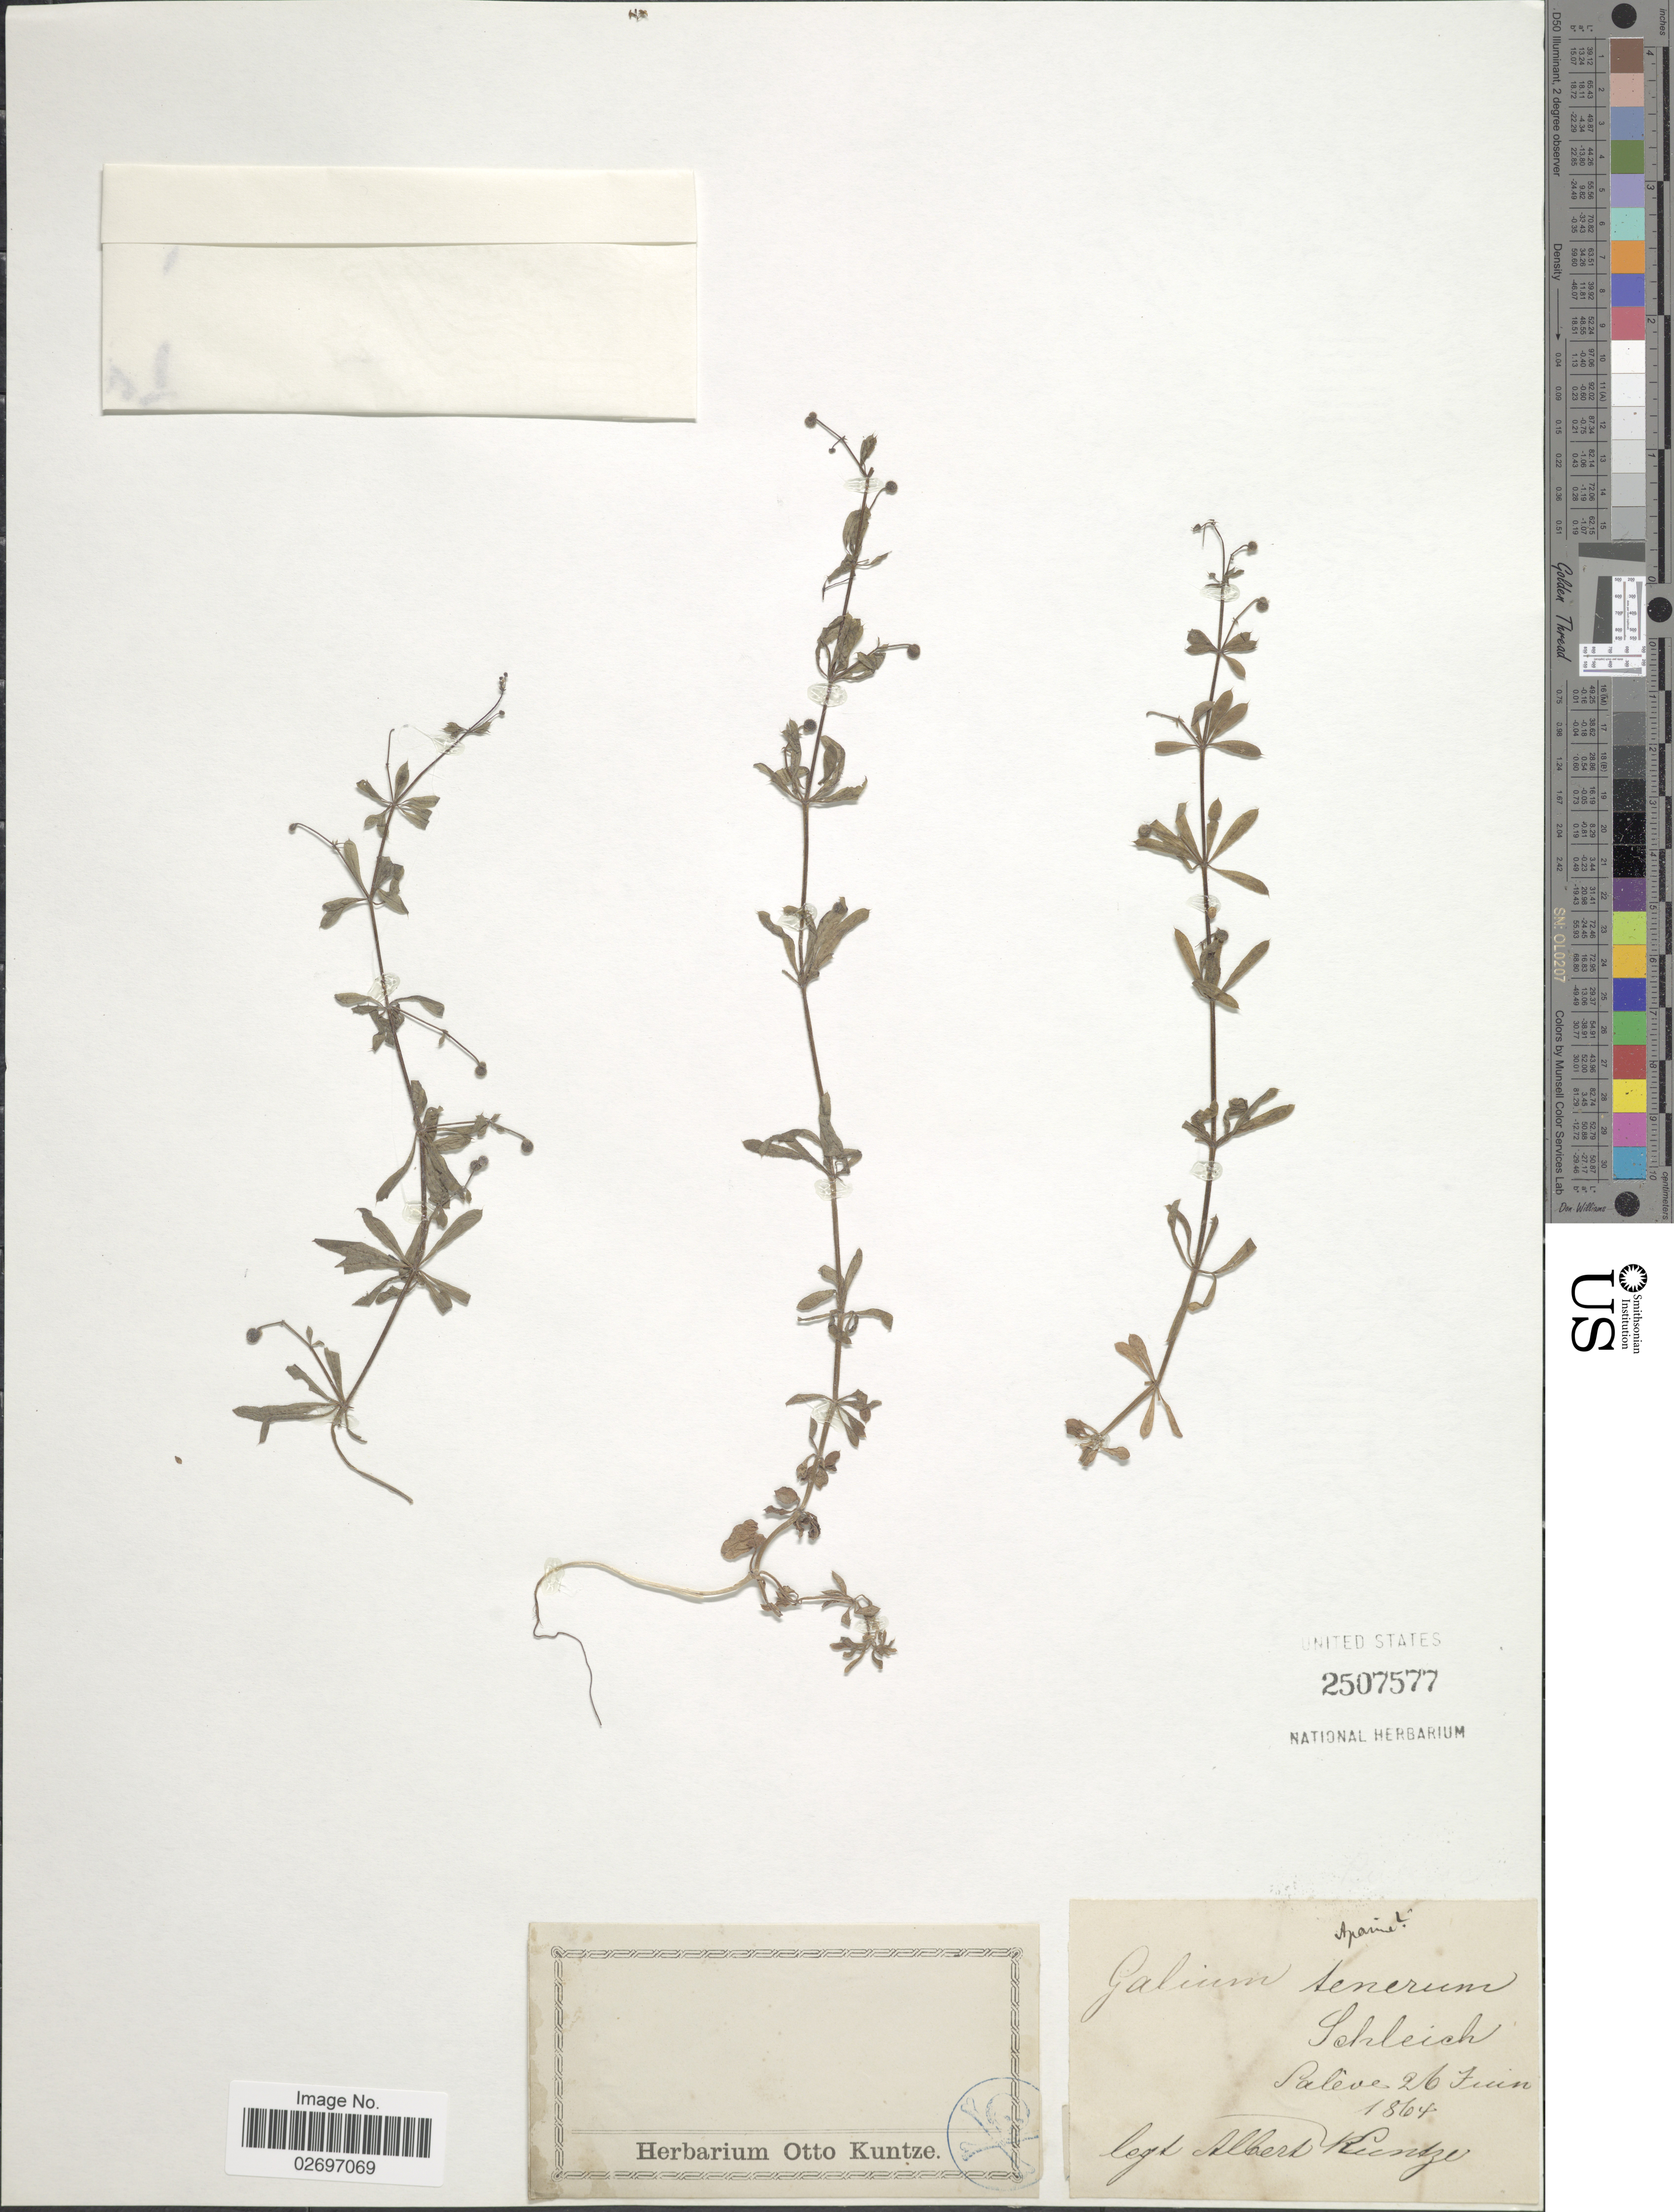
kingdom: Plantae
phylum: Tracheophyta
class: Magnoliopsida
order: Gentianales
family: Rubiaceae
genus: Galium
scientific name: Galium aparine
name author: L.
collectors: A. Kuntze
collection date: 1864-06-26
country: France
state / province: Auvergne-Rhône-Alpes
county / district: Haute-Savoie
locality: Schleich, Saleve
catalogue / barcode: US 2507577